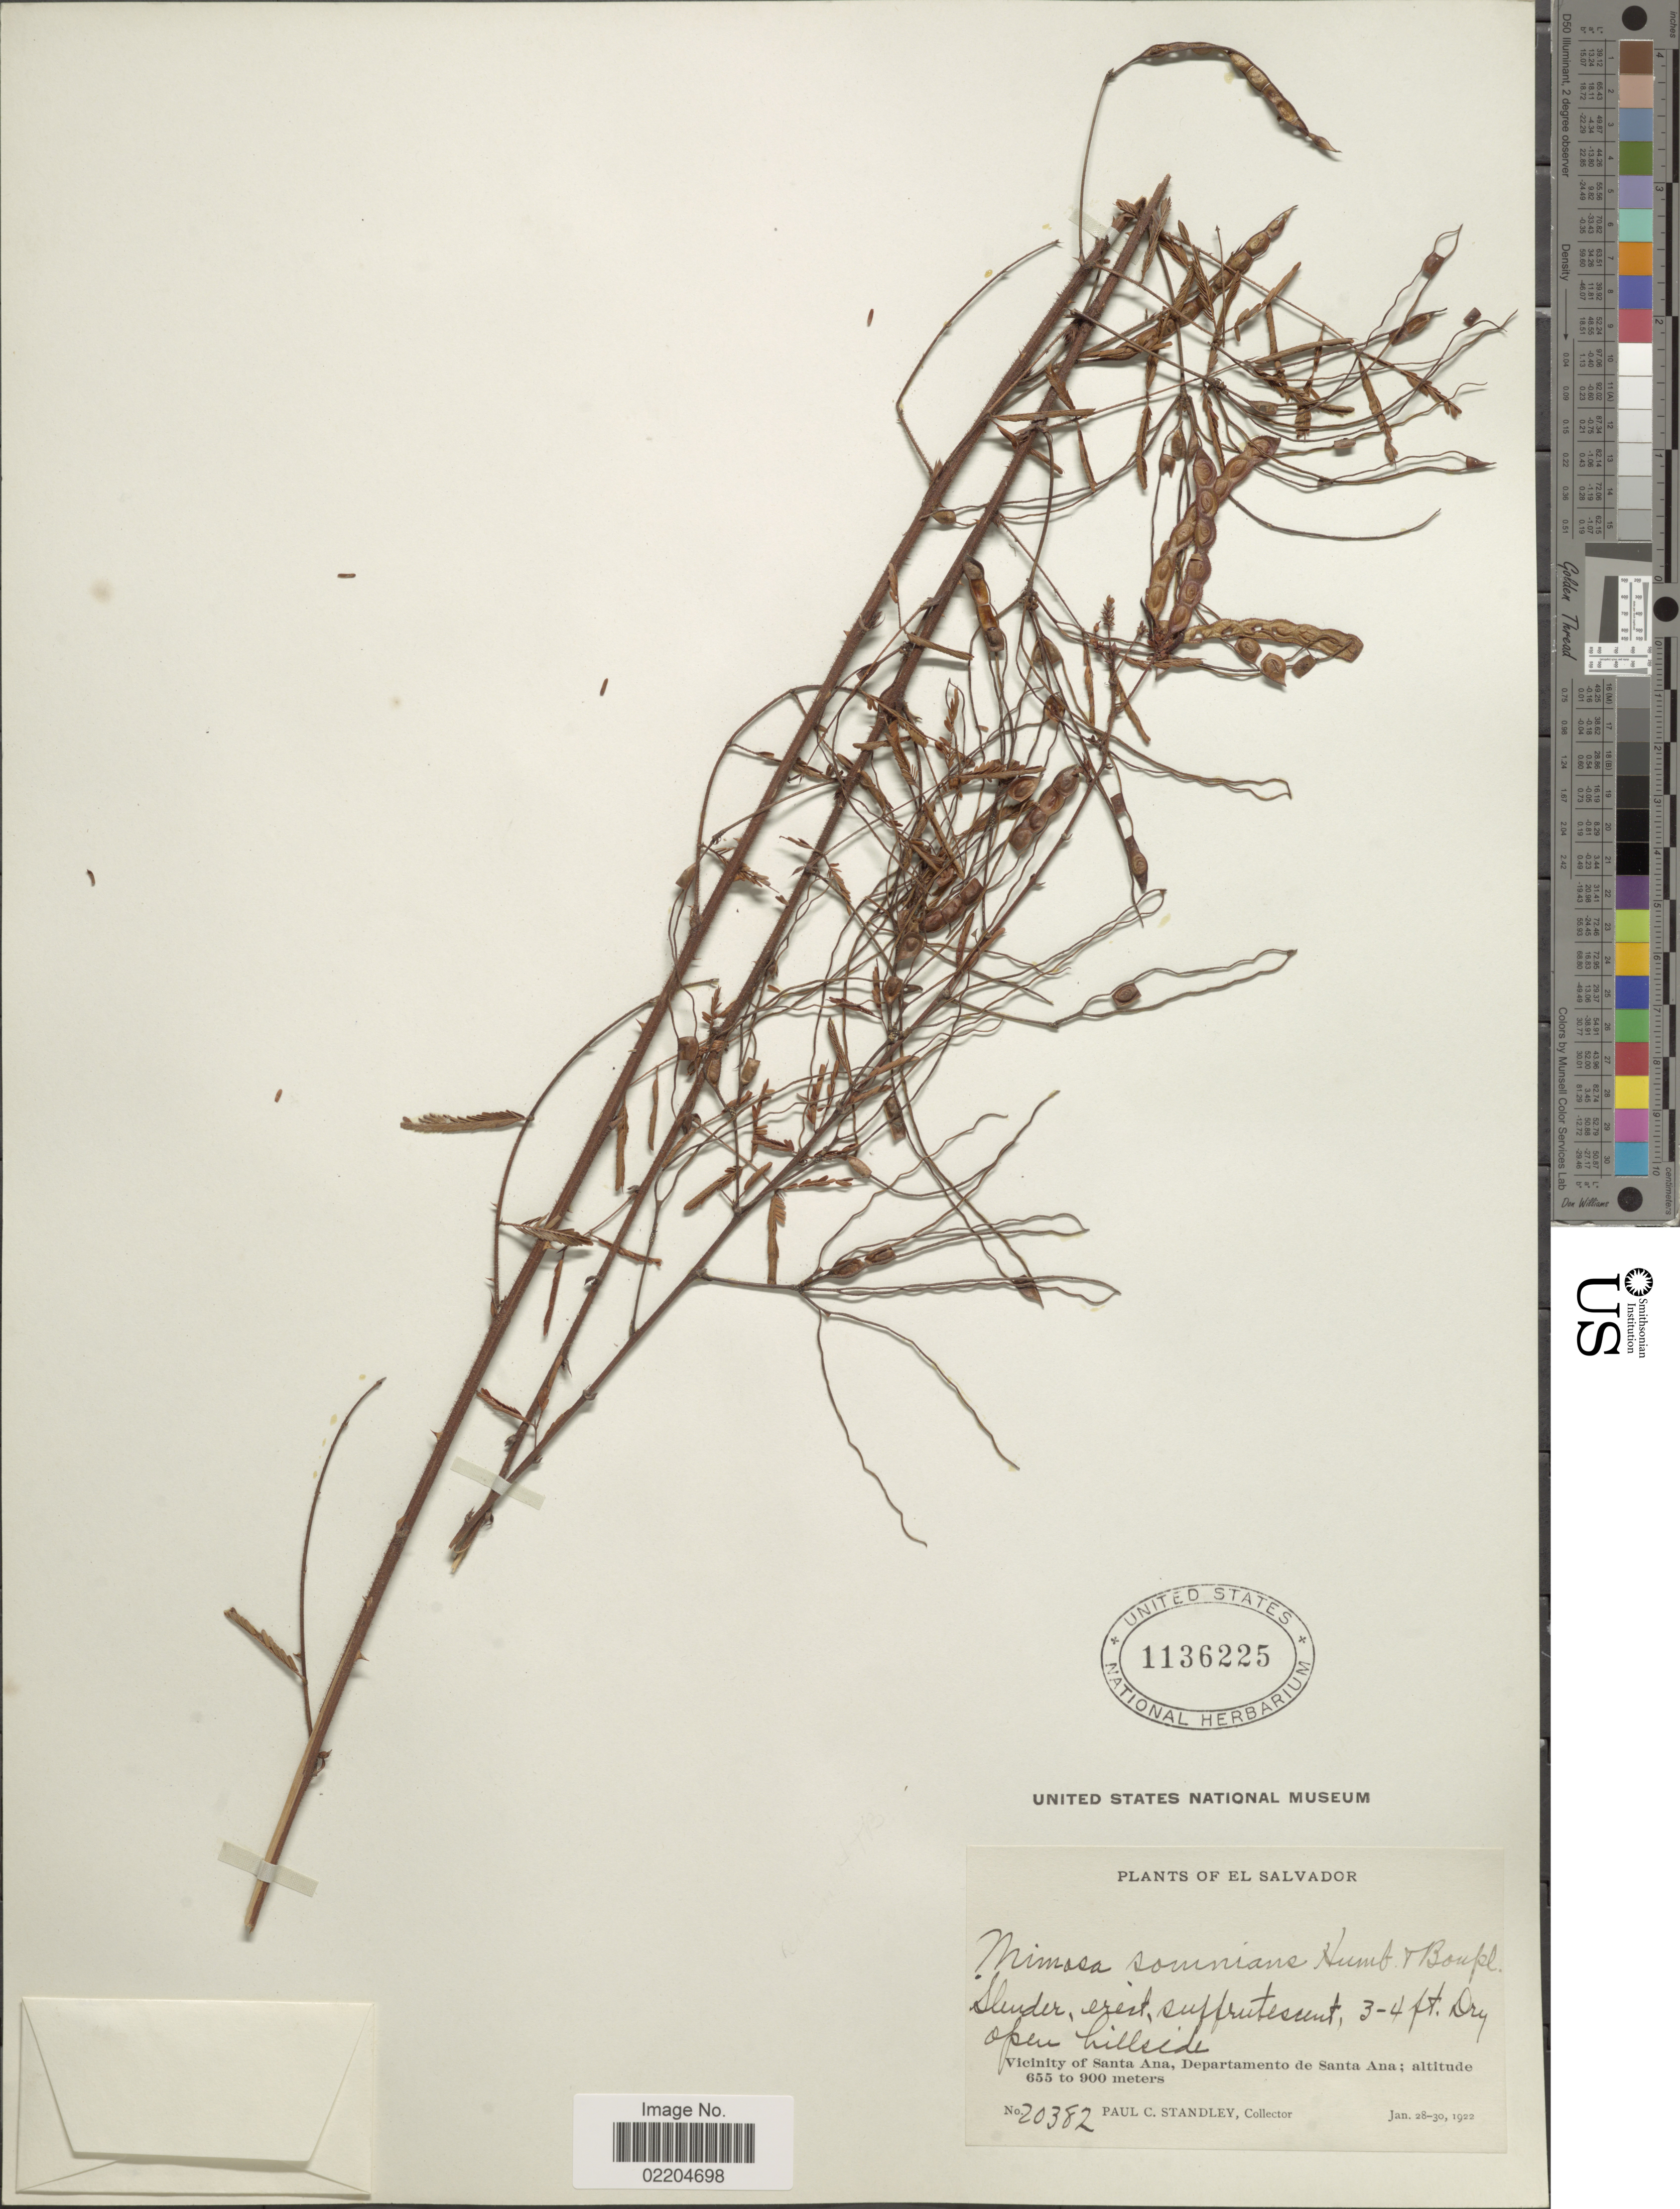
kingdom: Plantae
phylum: Tracheophyta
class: Magnoliopsida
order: Fabales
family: Fabaceae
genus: Mimosa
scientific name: Mimosa somnians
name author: Humb. & Bonpl. ex Willd.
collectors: P. C. Standley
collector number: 20382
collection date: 1922-01-28/1922-01-30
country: El Salvador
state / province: Santa Ana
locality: El Salvador, Vicinity of Santa Ana, Departamento de Santa Ana.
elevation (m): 655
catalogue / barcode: US 1136225